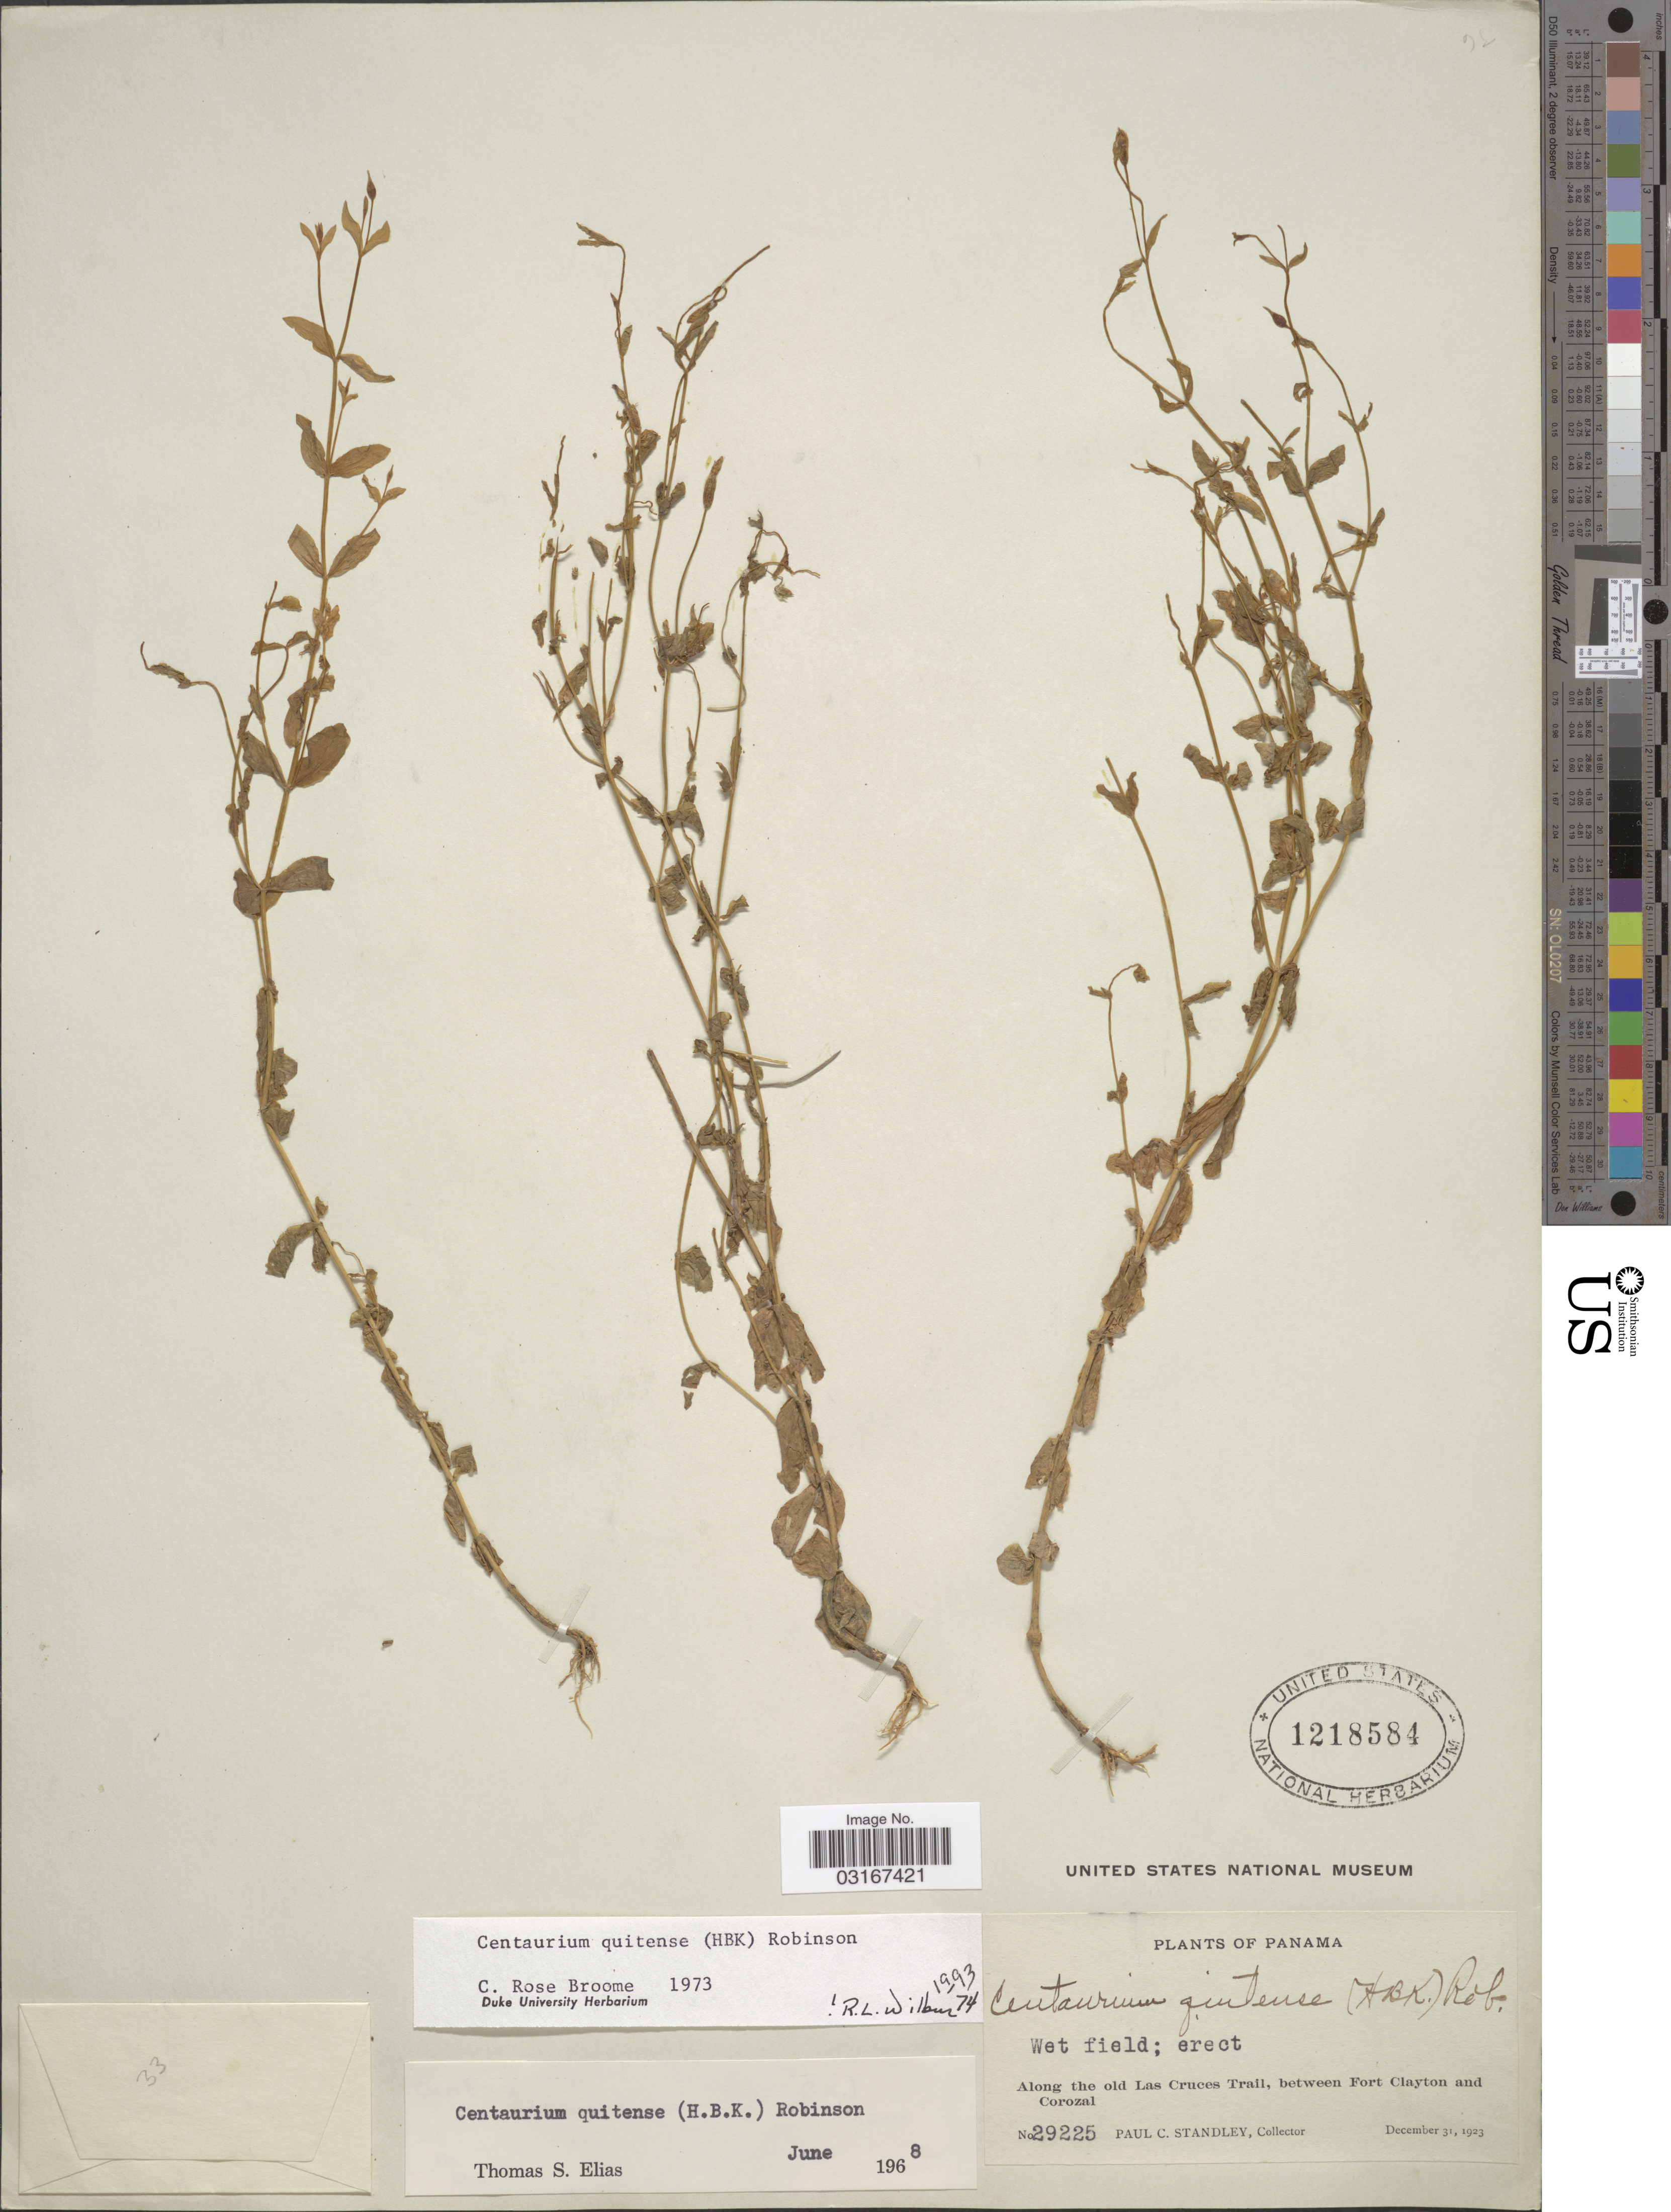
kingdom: Plantae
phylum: Tracheophyta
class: Magnoliopsida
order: Gentianales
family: Gentianaceae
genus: Centaurium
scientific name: Centaurium quitense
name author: (Kunth) B.L. Rob.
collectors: P. C. Standley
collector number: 29225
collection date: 1923-12-31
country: Panama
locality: Along the old Las Cruces Trail, between Fort Clayton and Corozal.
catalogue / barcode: US 1218584